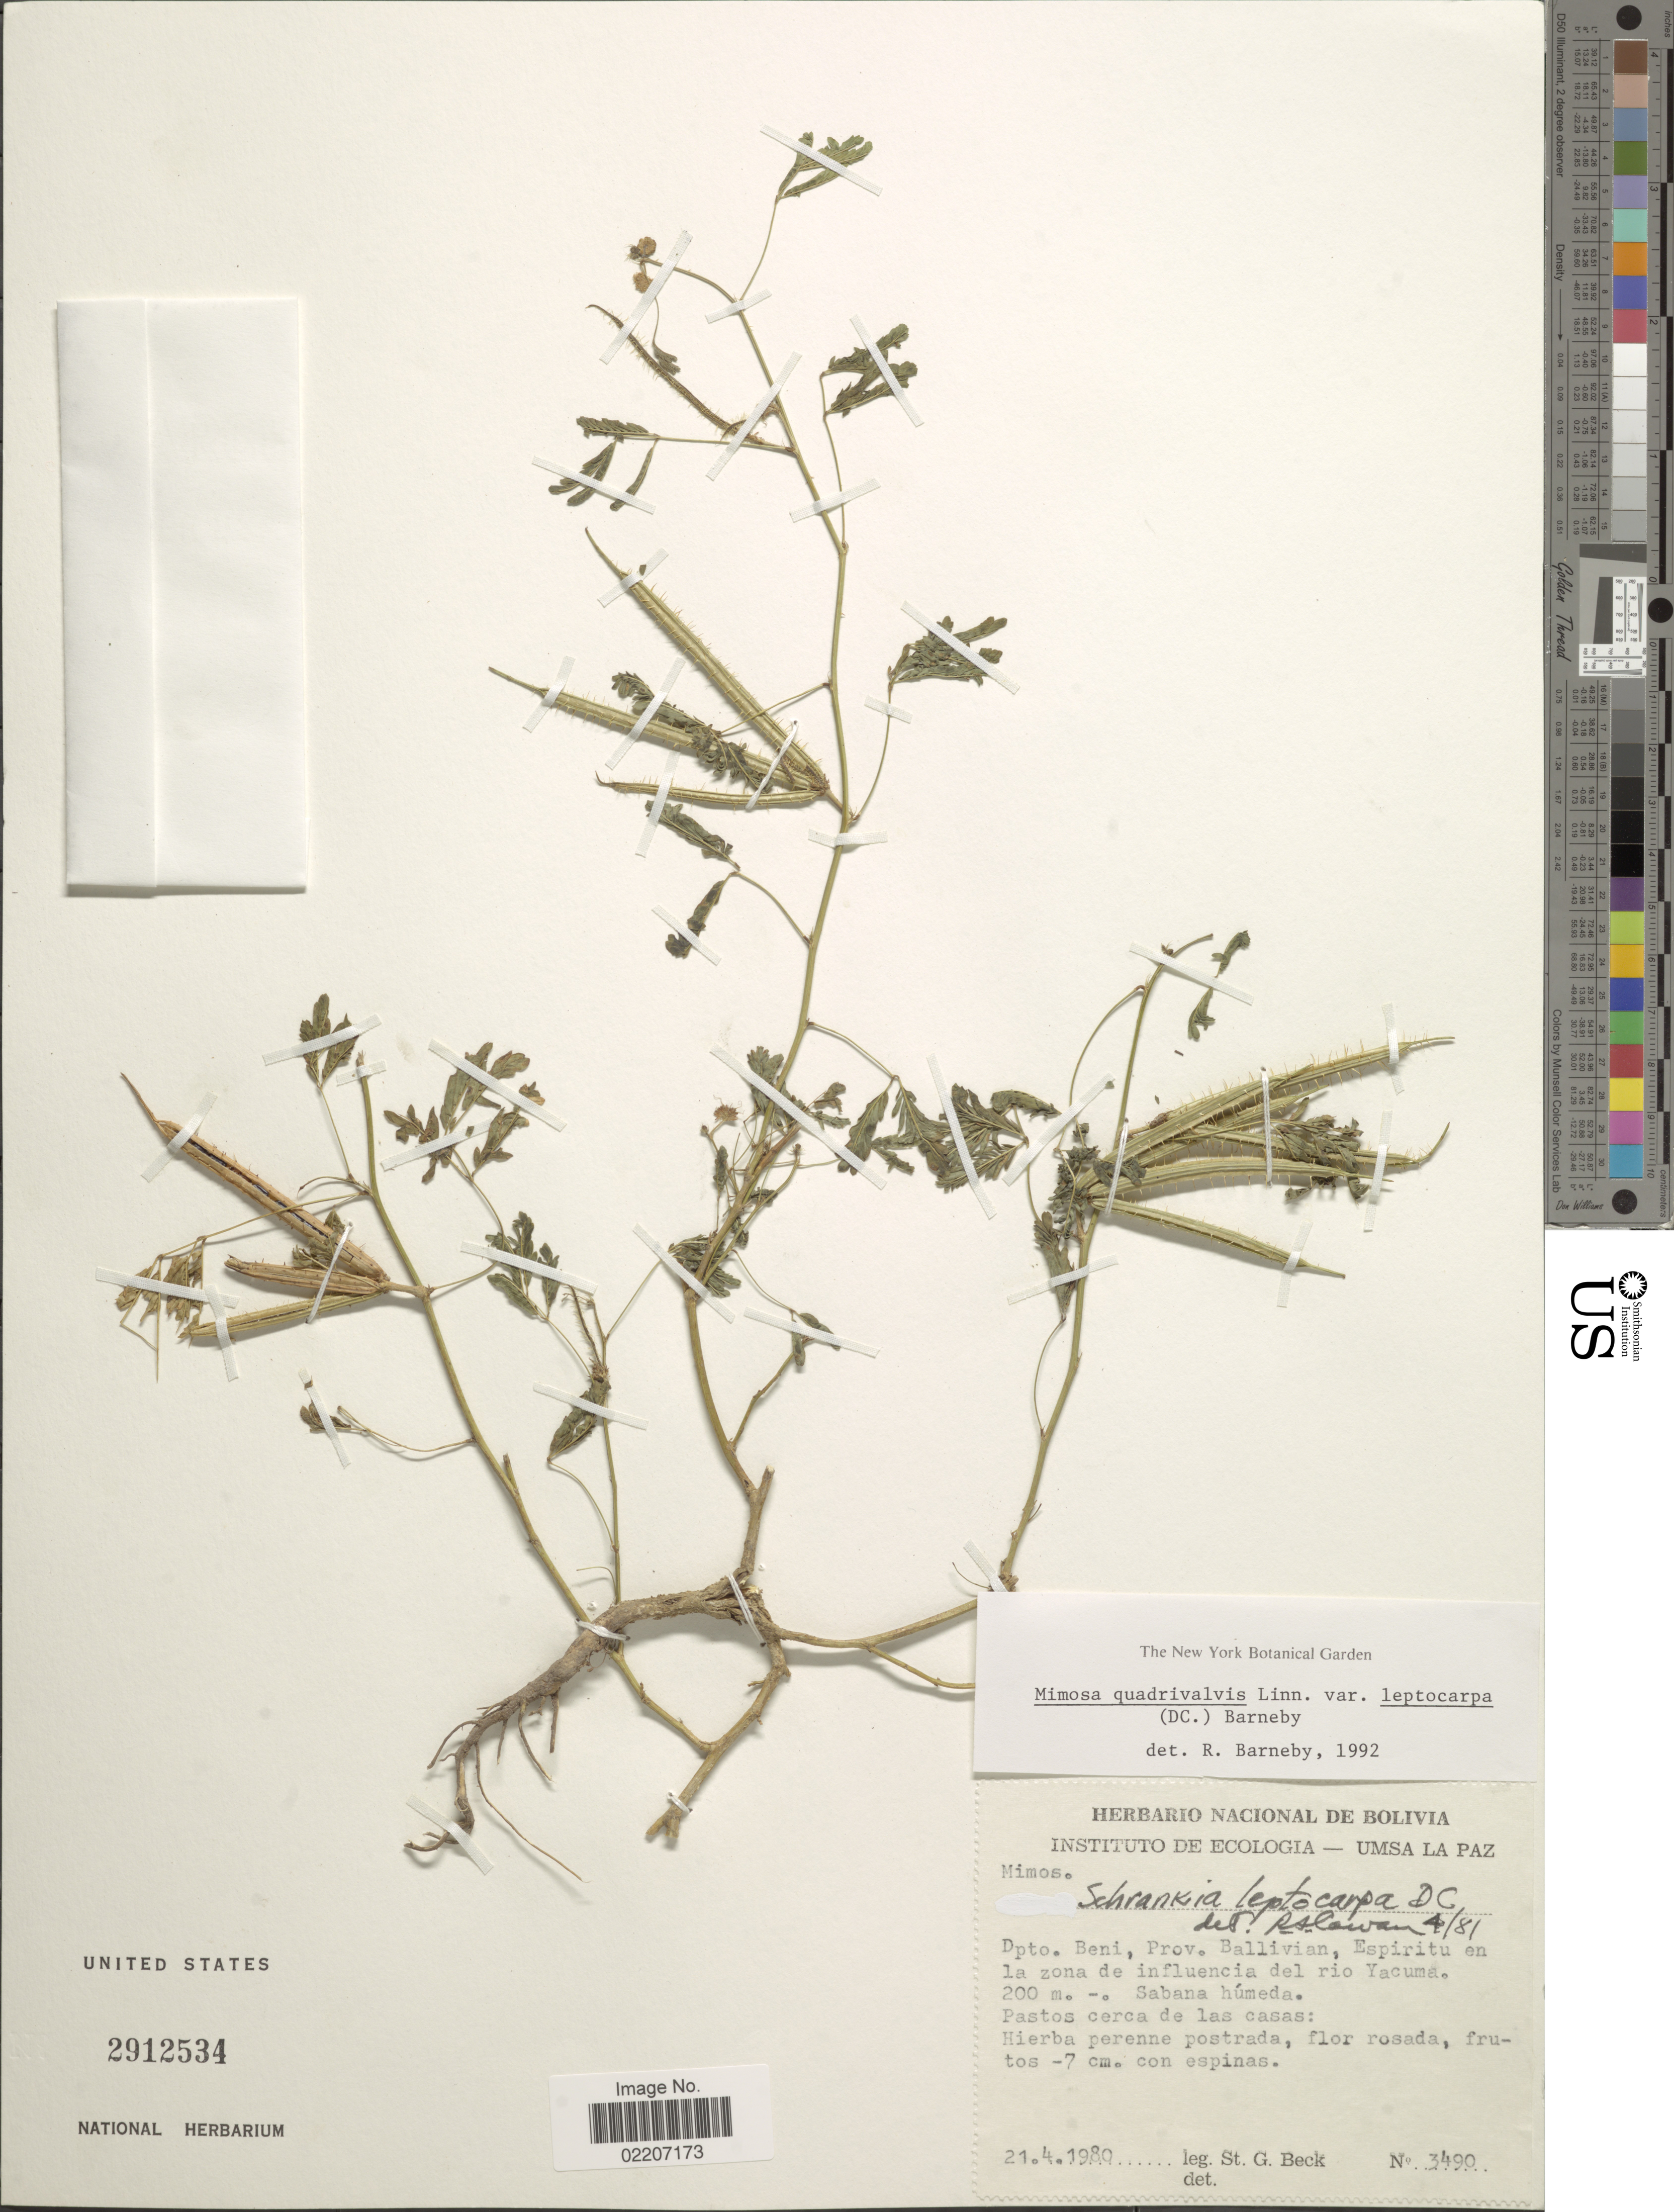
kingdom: Plantae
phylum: Tracheophyta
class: Magnoliopsida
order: Fabales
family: Fabaceae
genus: Mimosa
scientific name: Mimosa candollei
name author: R. Grether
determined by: Strong, Mark T., (BOT), Smithsonian Institution - National Museum of Natural History (UNITED STATES)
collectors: S. G. Beck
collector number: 3490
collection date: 1980-04-21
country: Bolivia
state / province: Beni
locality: Dpto. Beni, Prov. Ballivian, Espiritu en la zona de influencia del rio Yacuma, Sabana humeda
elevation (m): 200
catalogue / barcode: US 2912534